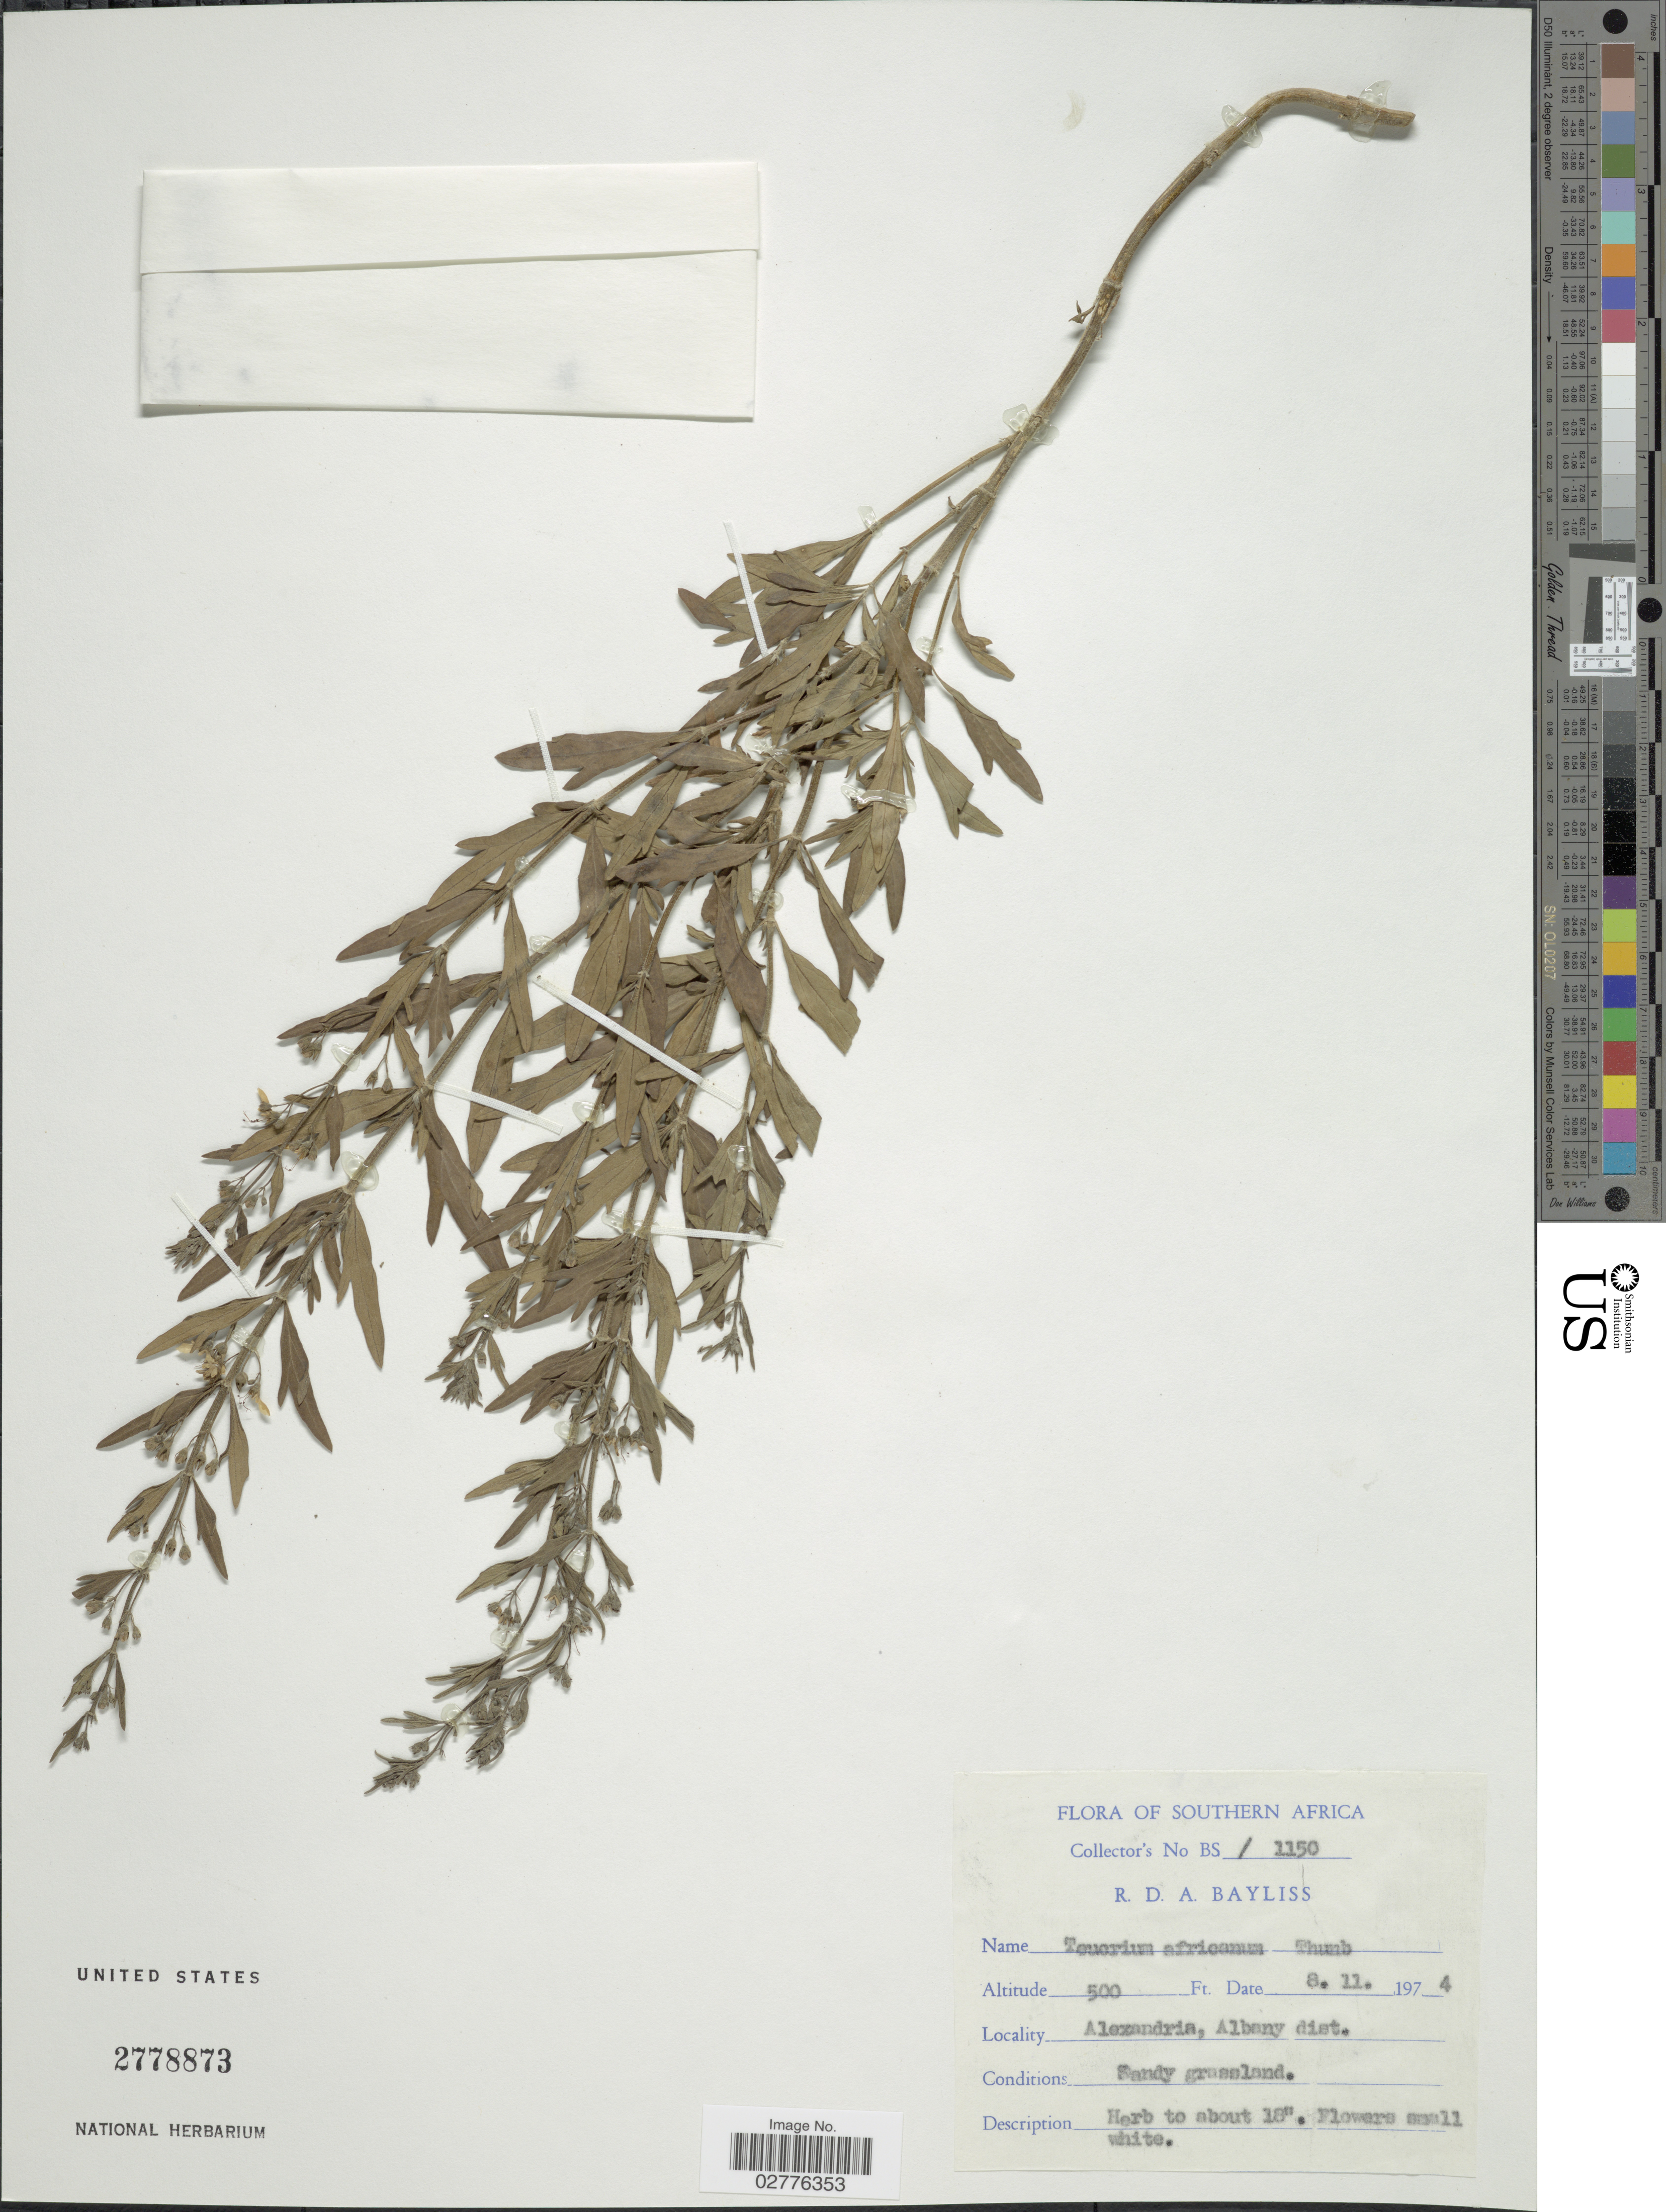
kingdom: Plantae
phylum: Tracheophyta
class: Magnoliopsida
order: Lamiales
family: Lamiaceae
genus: Teucrium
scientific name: Teucrium africanum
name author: Thunb.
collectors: R. Bayliss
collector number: BS/1150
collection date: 1974-11-08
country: South Africa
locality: Southern Africa, Alexandria, Albany dist.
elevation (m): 152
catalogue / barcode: US 2778873